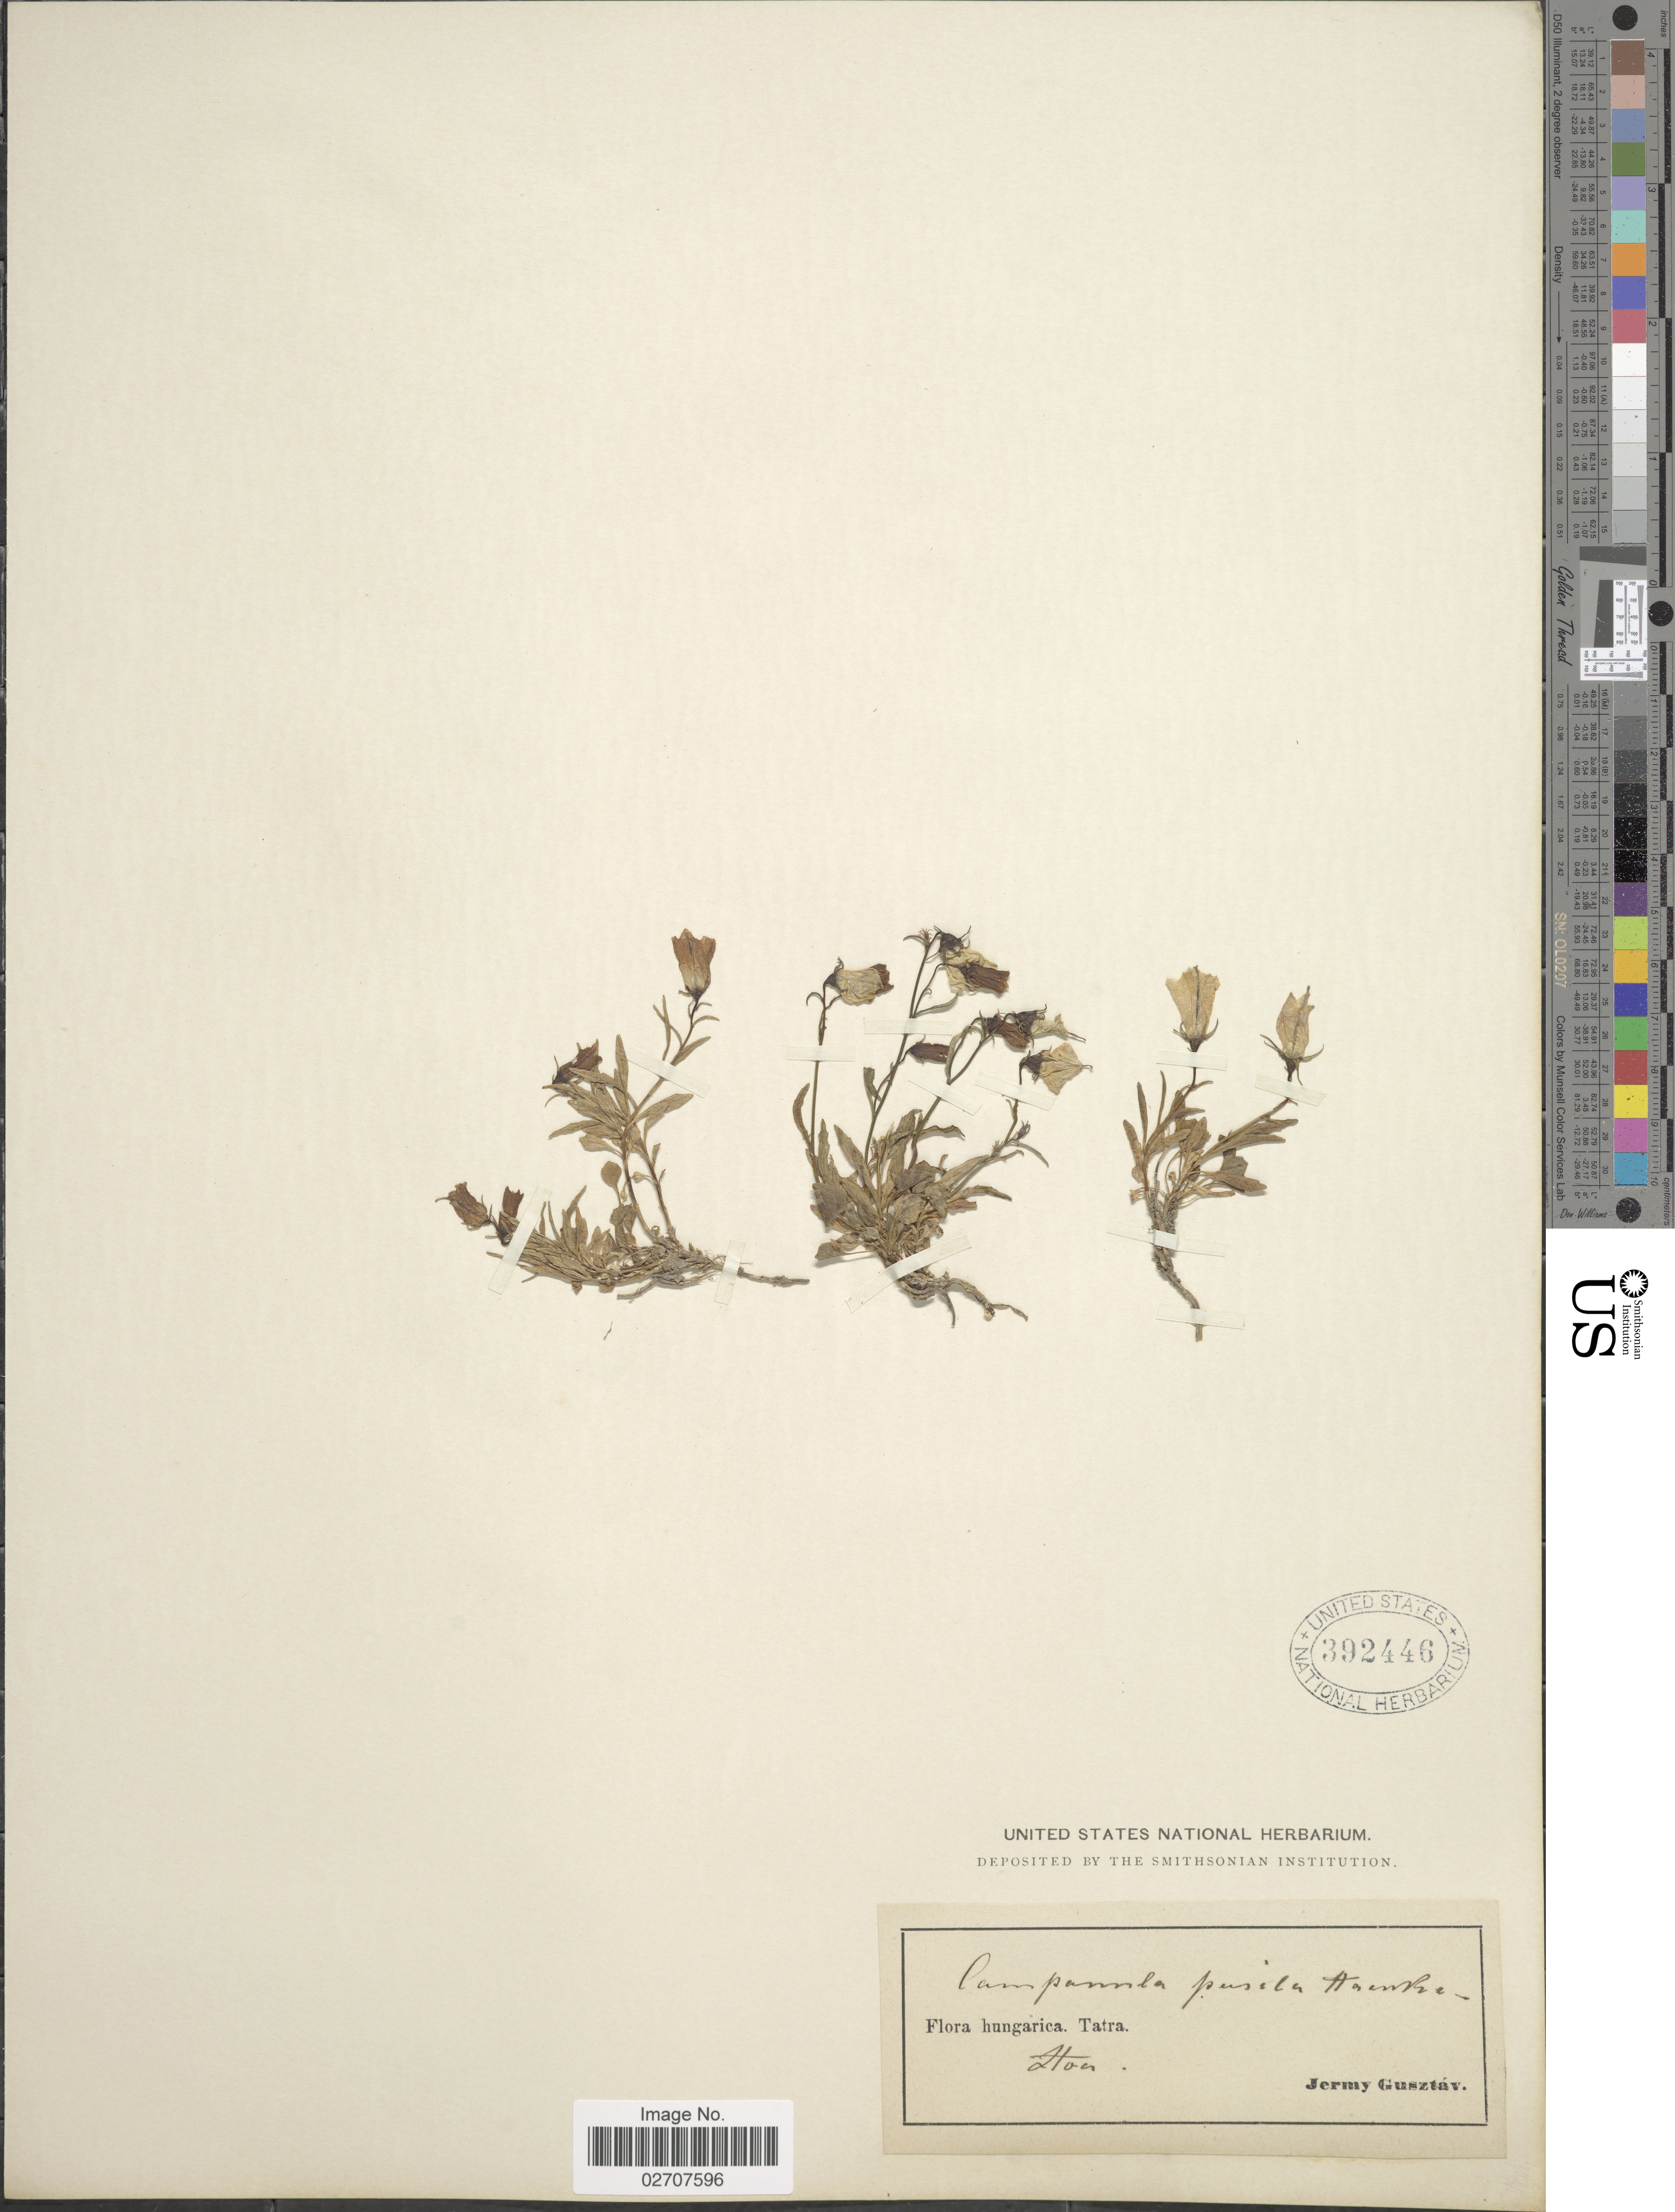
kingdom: Plantae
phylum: Tracheophyta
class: Magnoliopsida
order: Asterales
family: Campanulaceae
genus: Campanula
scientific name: Campanula cochleariifolia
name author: Lam.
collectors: G. Jermy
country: Hungary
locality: Tatra. Itoa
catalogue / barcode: US 392446